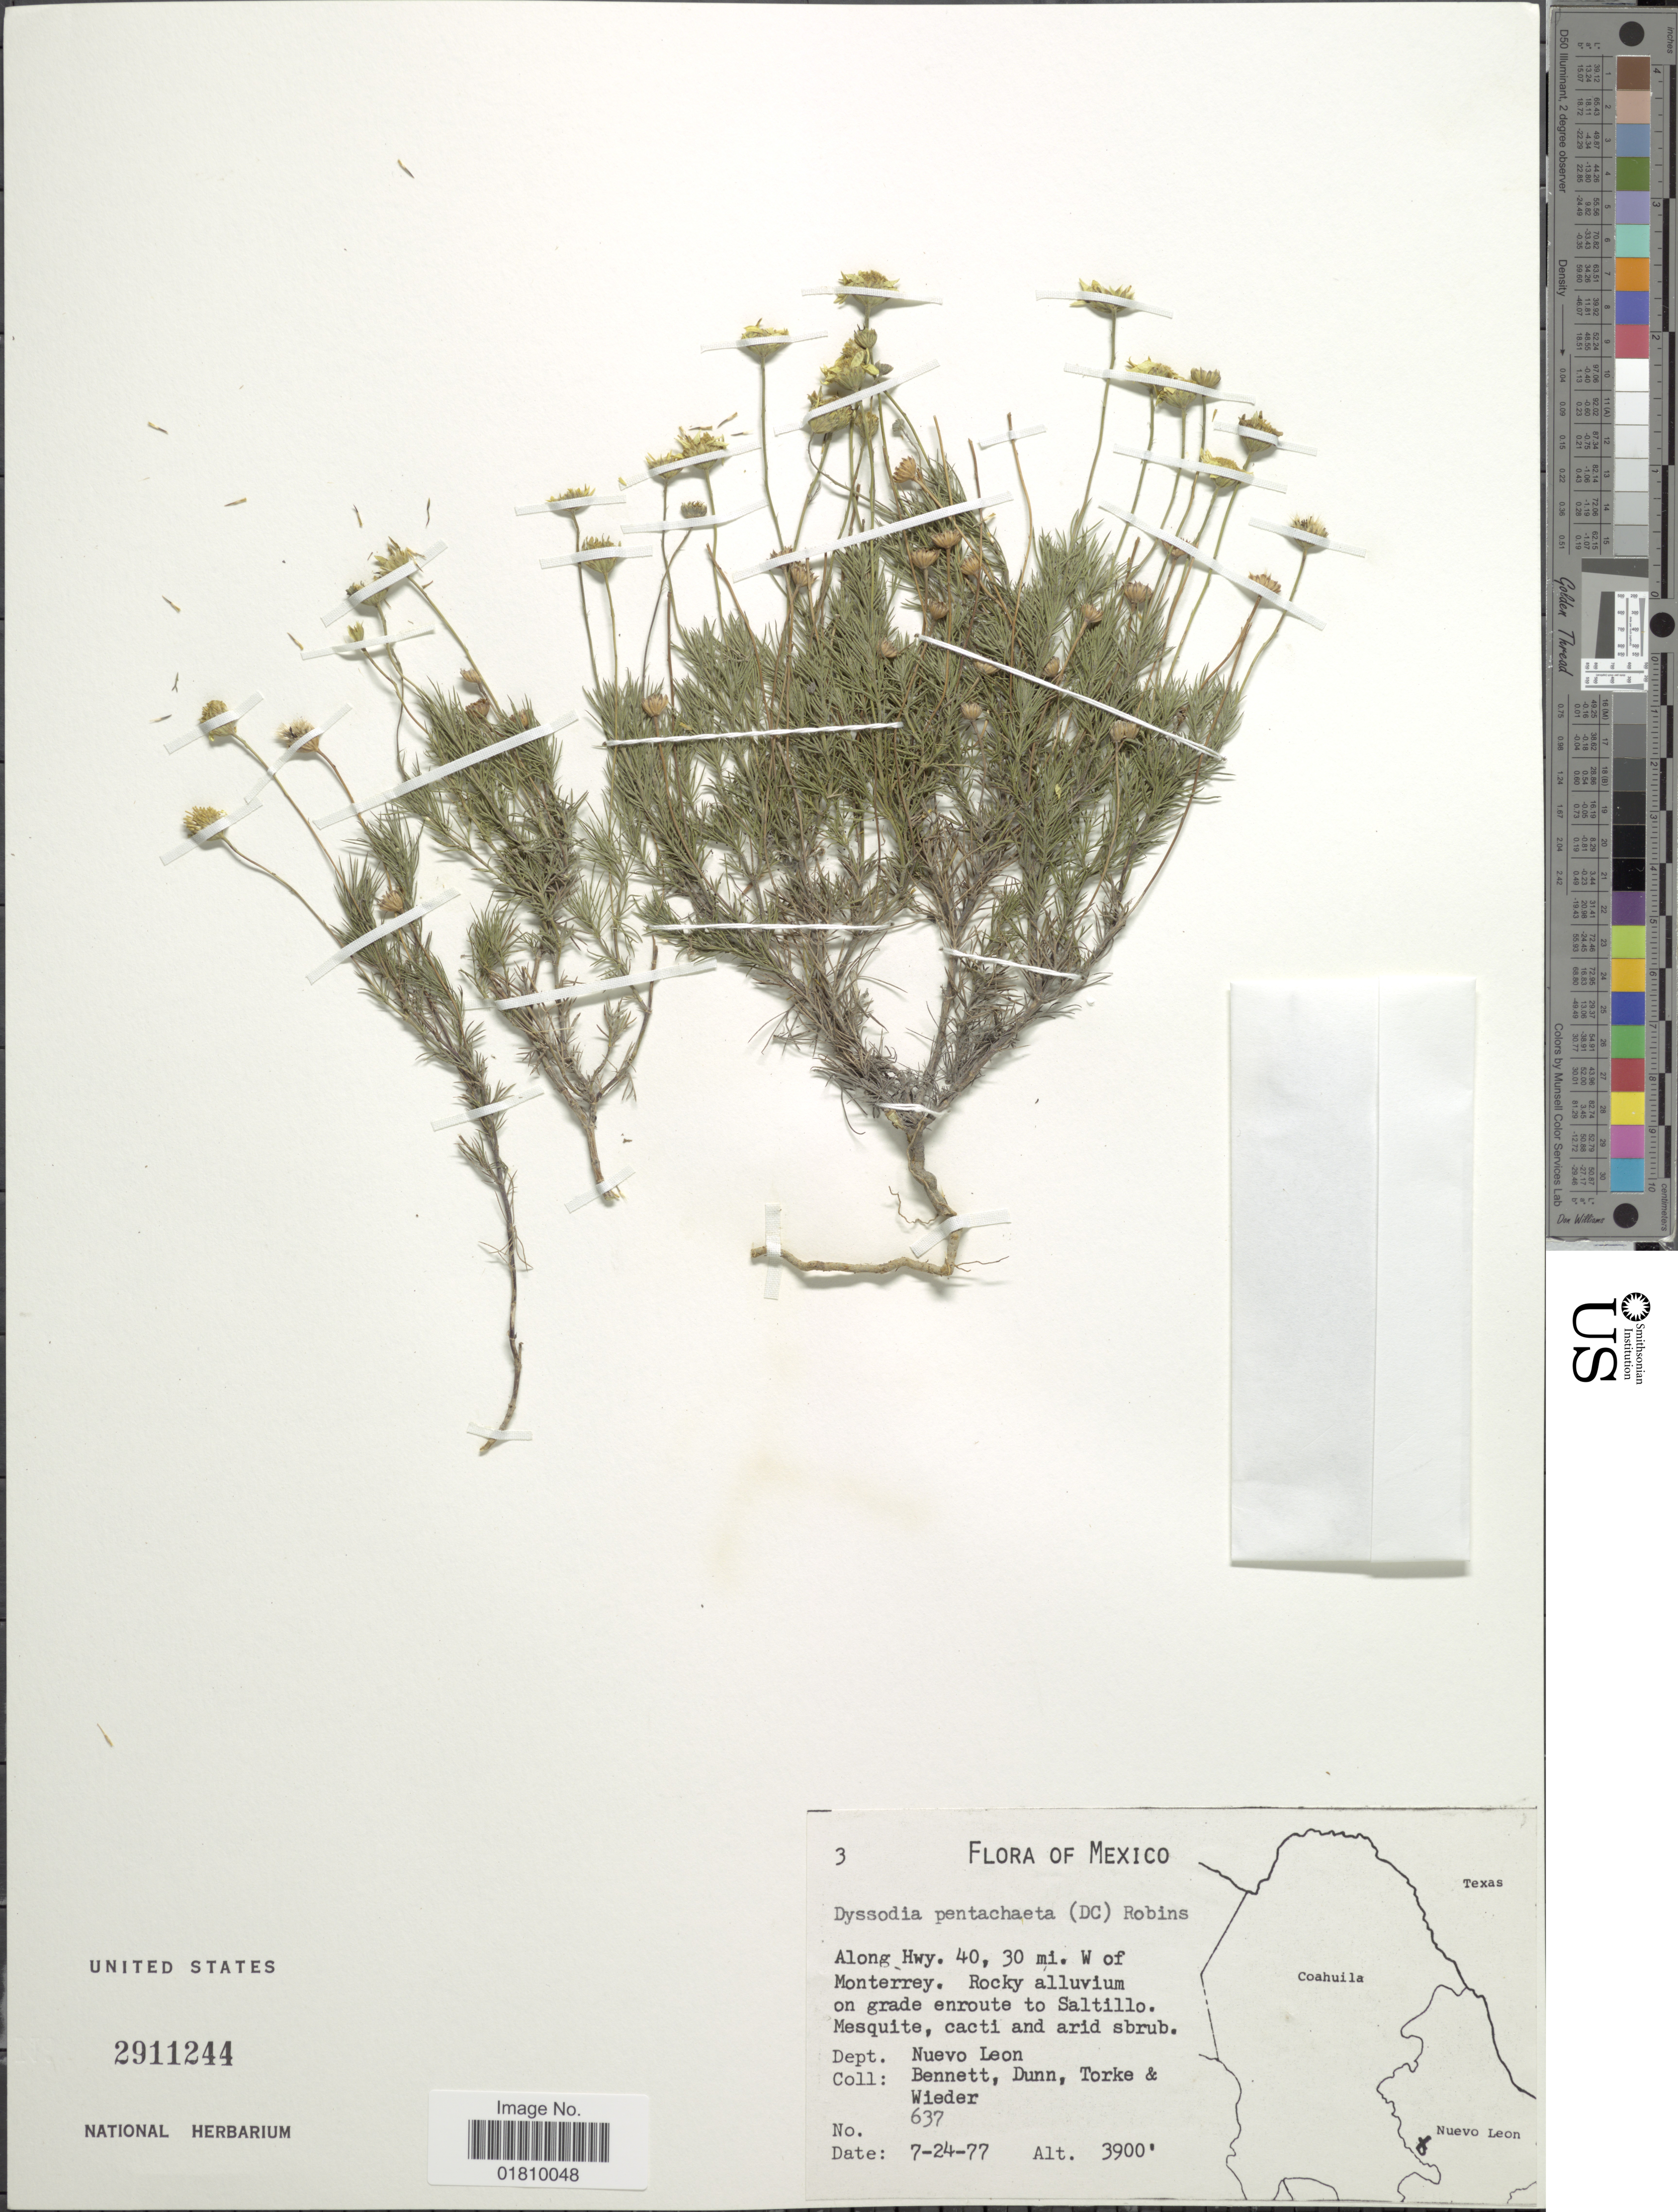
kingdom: Plantae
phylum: Tracheophyta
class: Magnoliopsida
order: Asterales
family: Asteraceae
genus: Thymophylla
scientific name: Thymophylla pentachaeta var. pentachaeta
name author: (DC.) Small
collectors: -- Bennett, -- Dunn, Torke, -- & -. Wieder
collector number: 637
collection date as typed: Transcribed d/m/y: 24/7/77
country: Mexico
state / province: Nuevo León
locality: Along Hwy. 40, 30 mi. W of Monterrey, Rocky alluvium on grade enroute to Saltillo, Mesquite, cacti and arid sbrub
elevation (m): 1189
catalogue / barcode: US 2911244